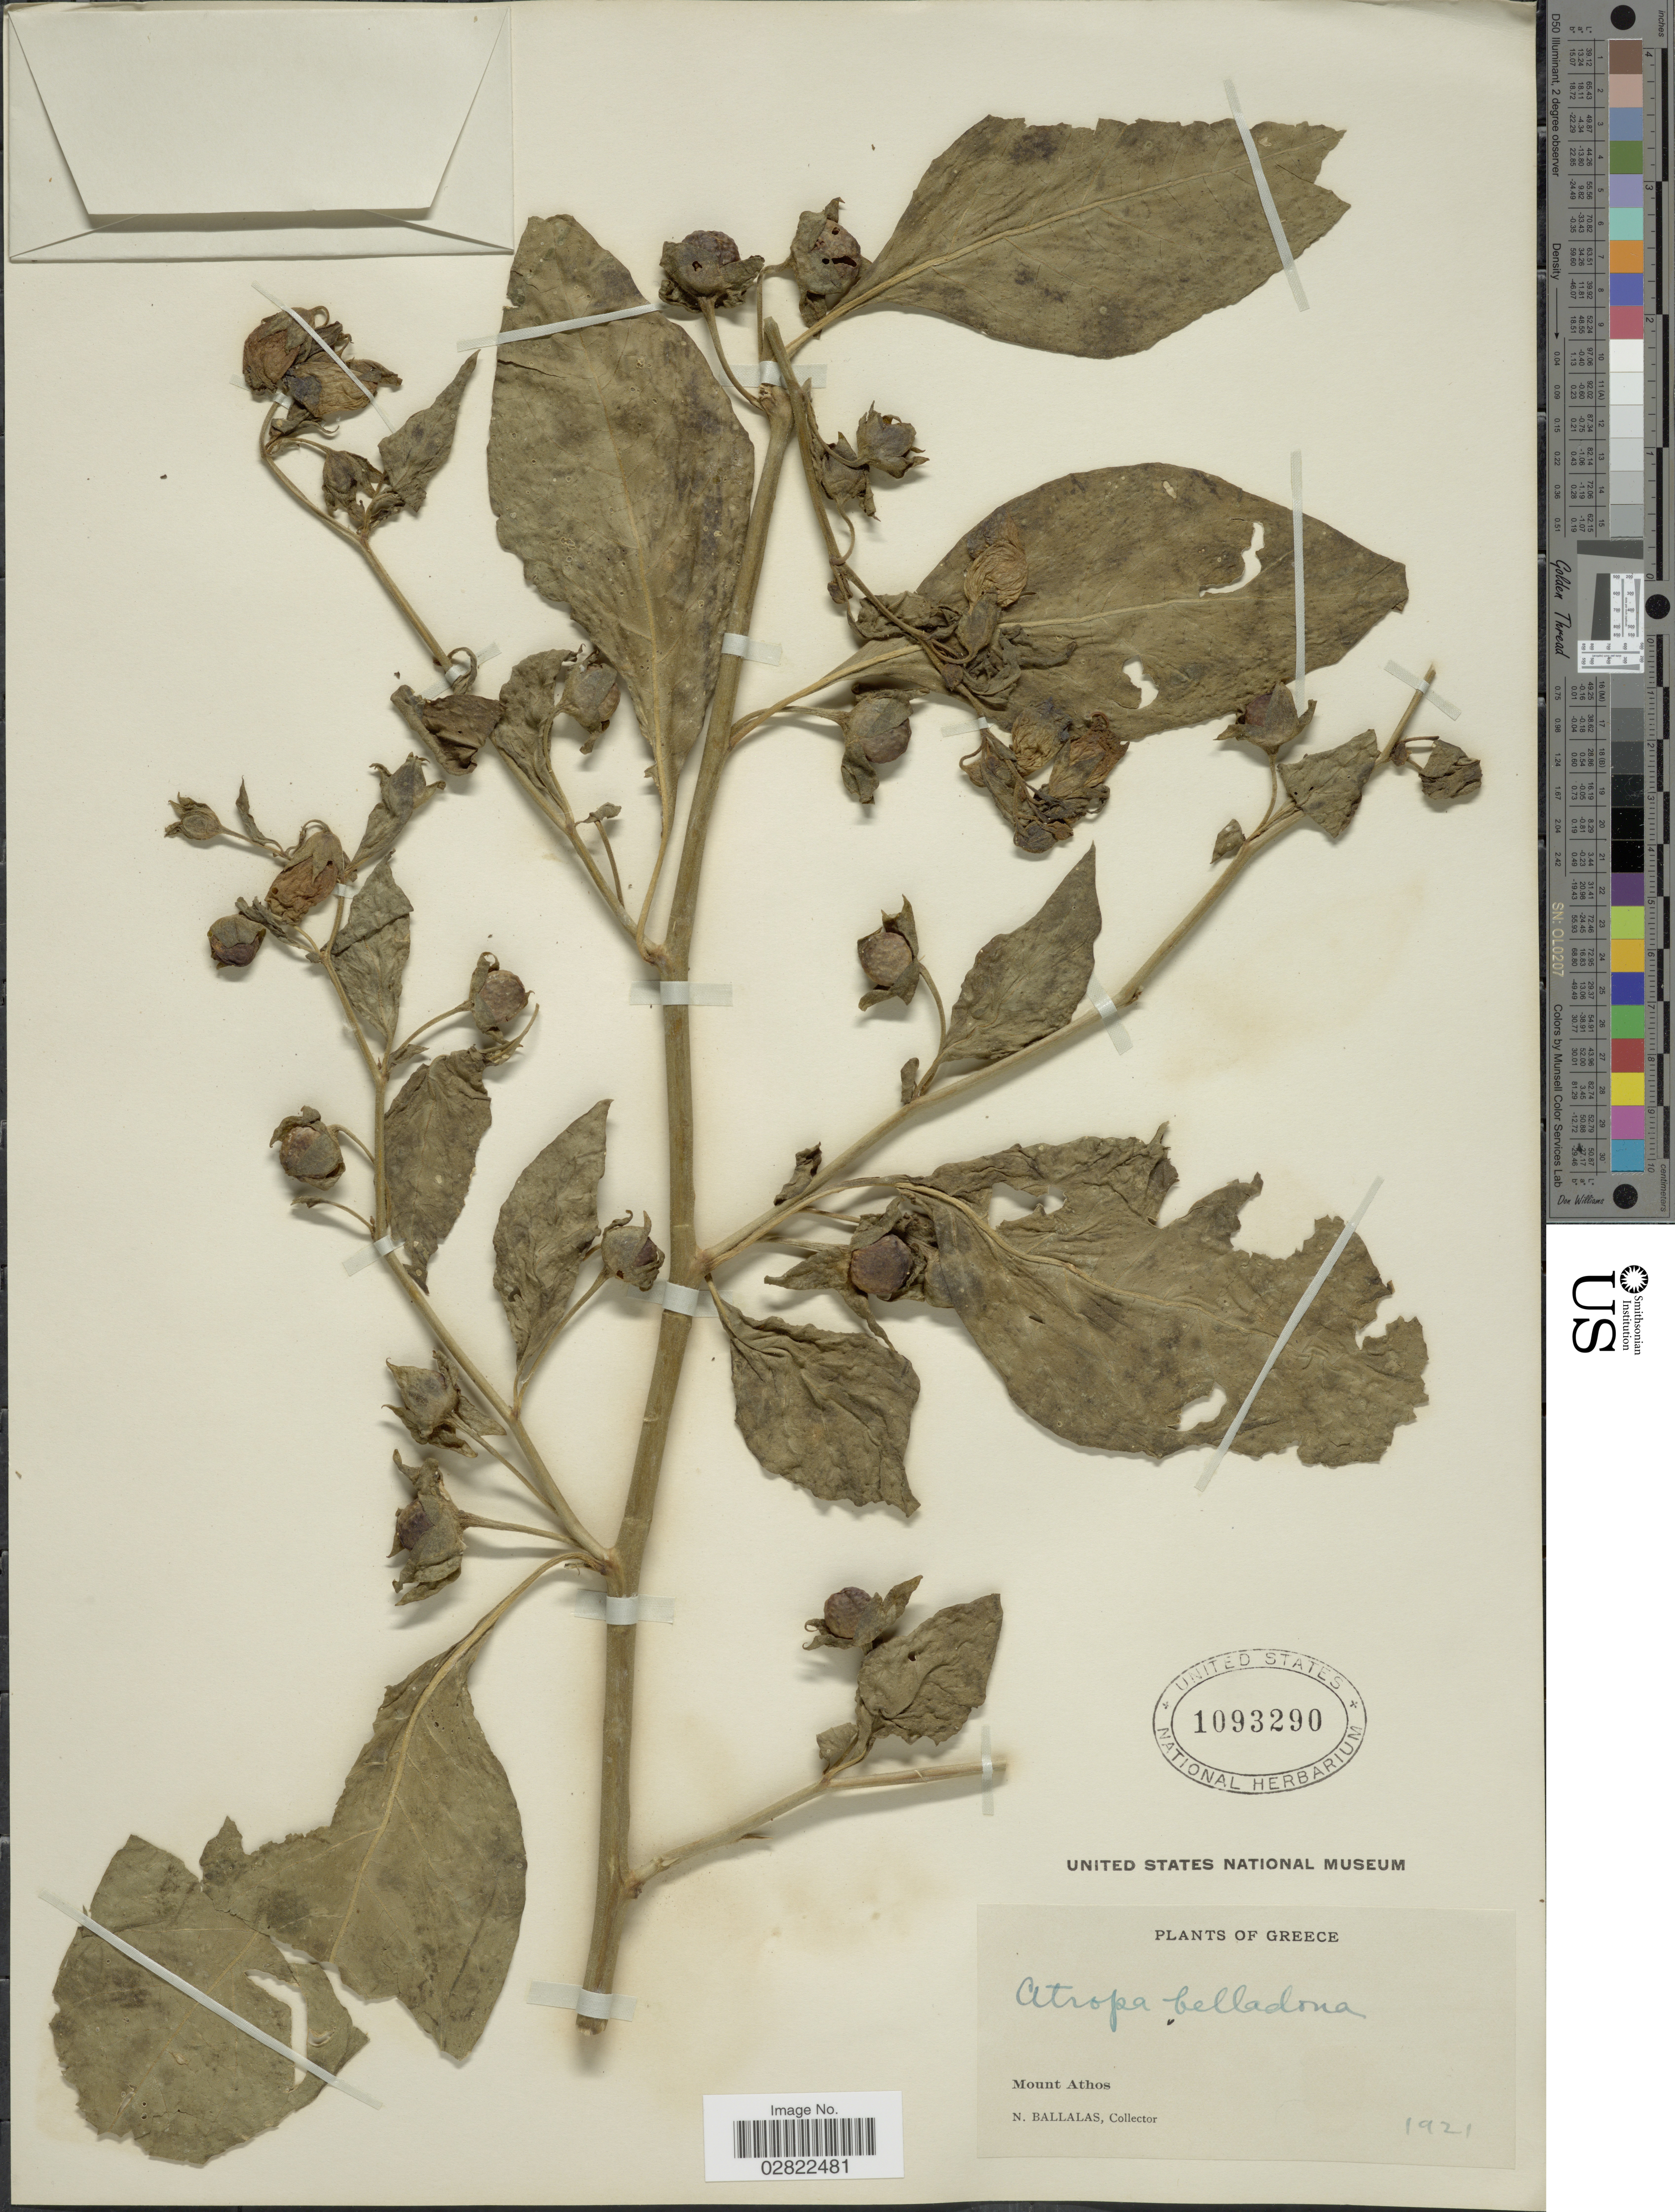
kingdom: Plantae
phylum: Tracheophyta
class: Magnoliopsida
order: Solanales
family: Solanaceae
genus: Atropa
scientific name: Atropa belladonna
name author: L.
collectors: N. Ballalas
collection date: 1921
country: Greece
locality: Mount Athos.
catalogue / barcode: US 1093290